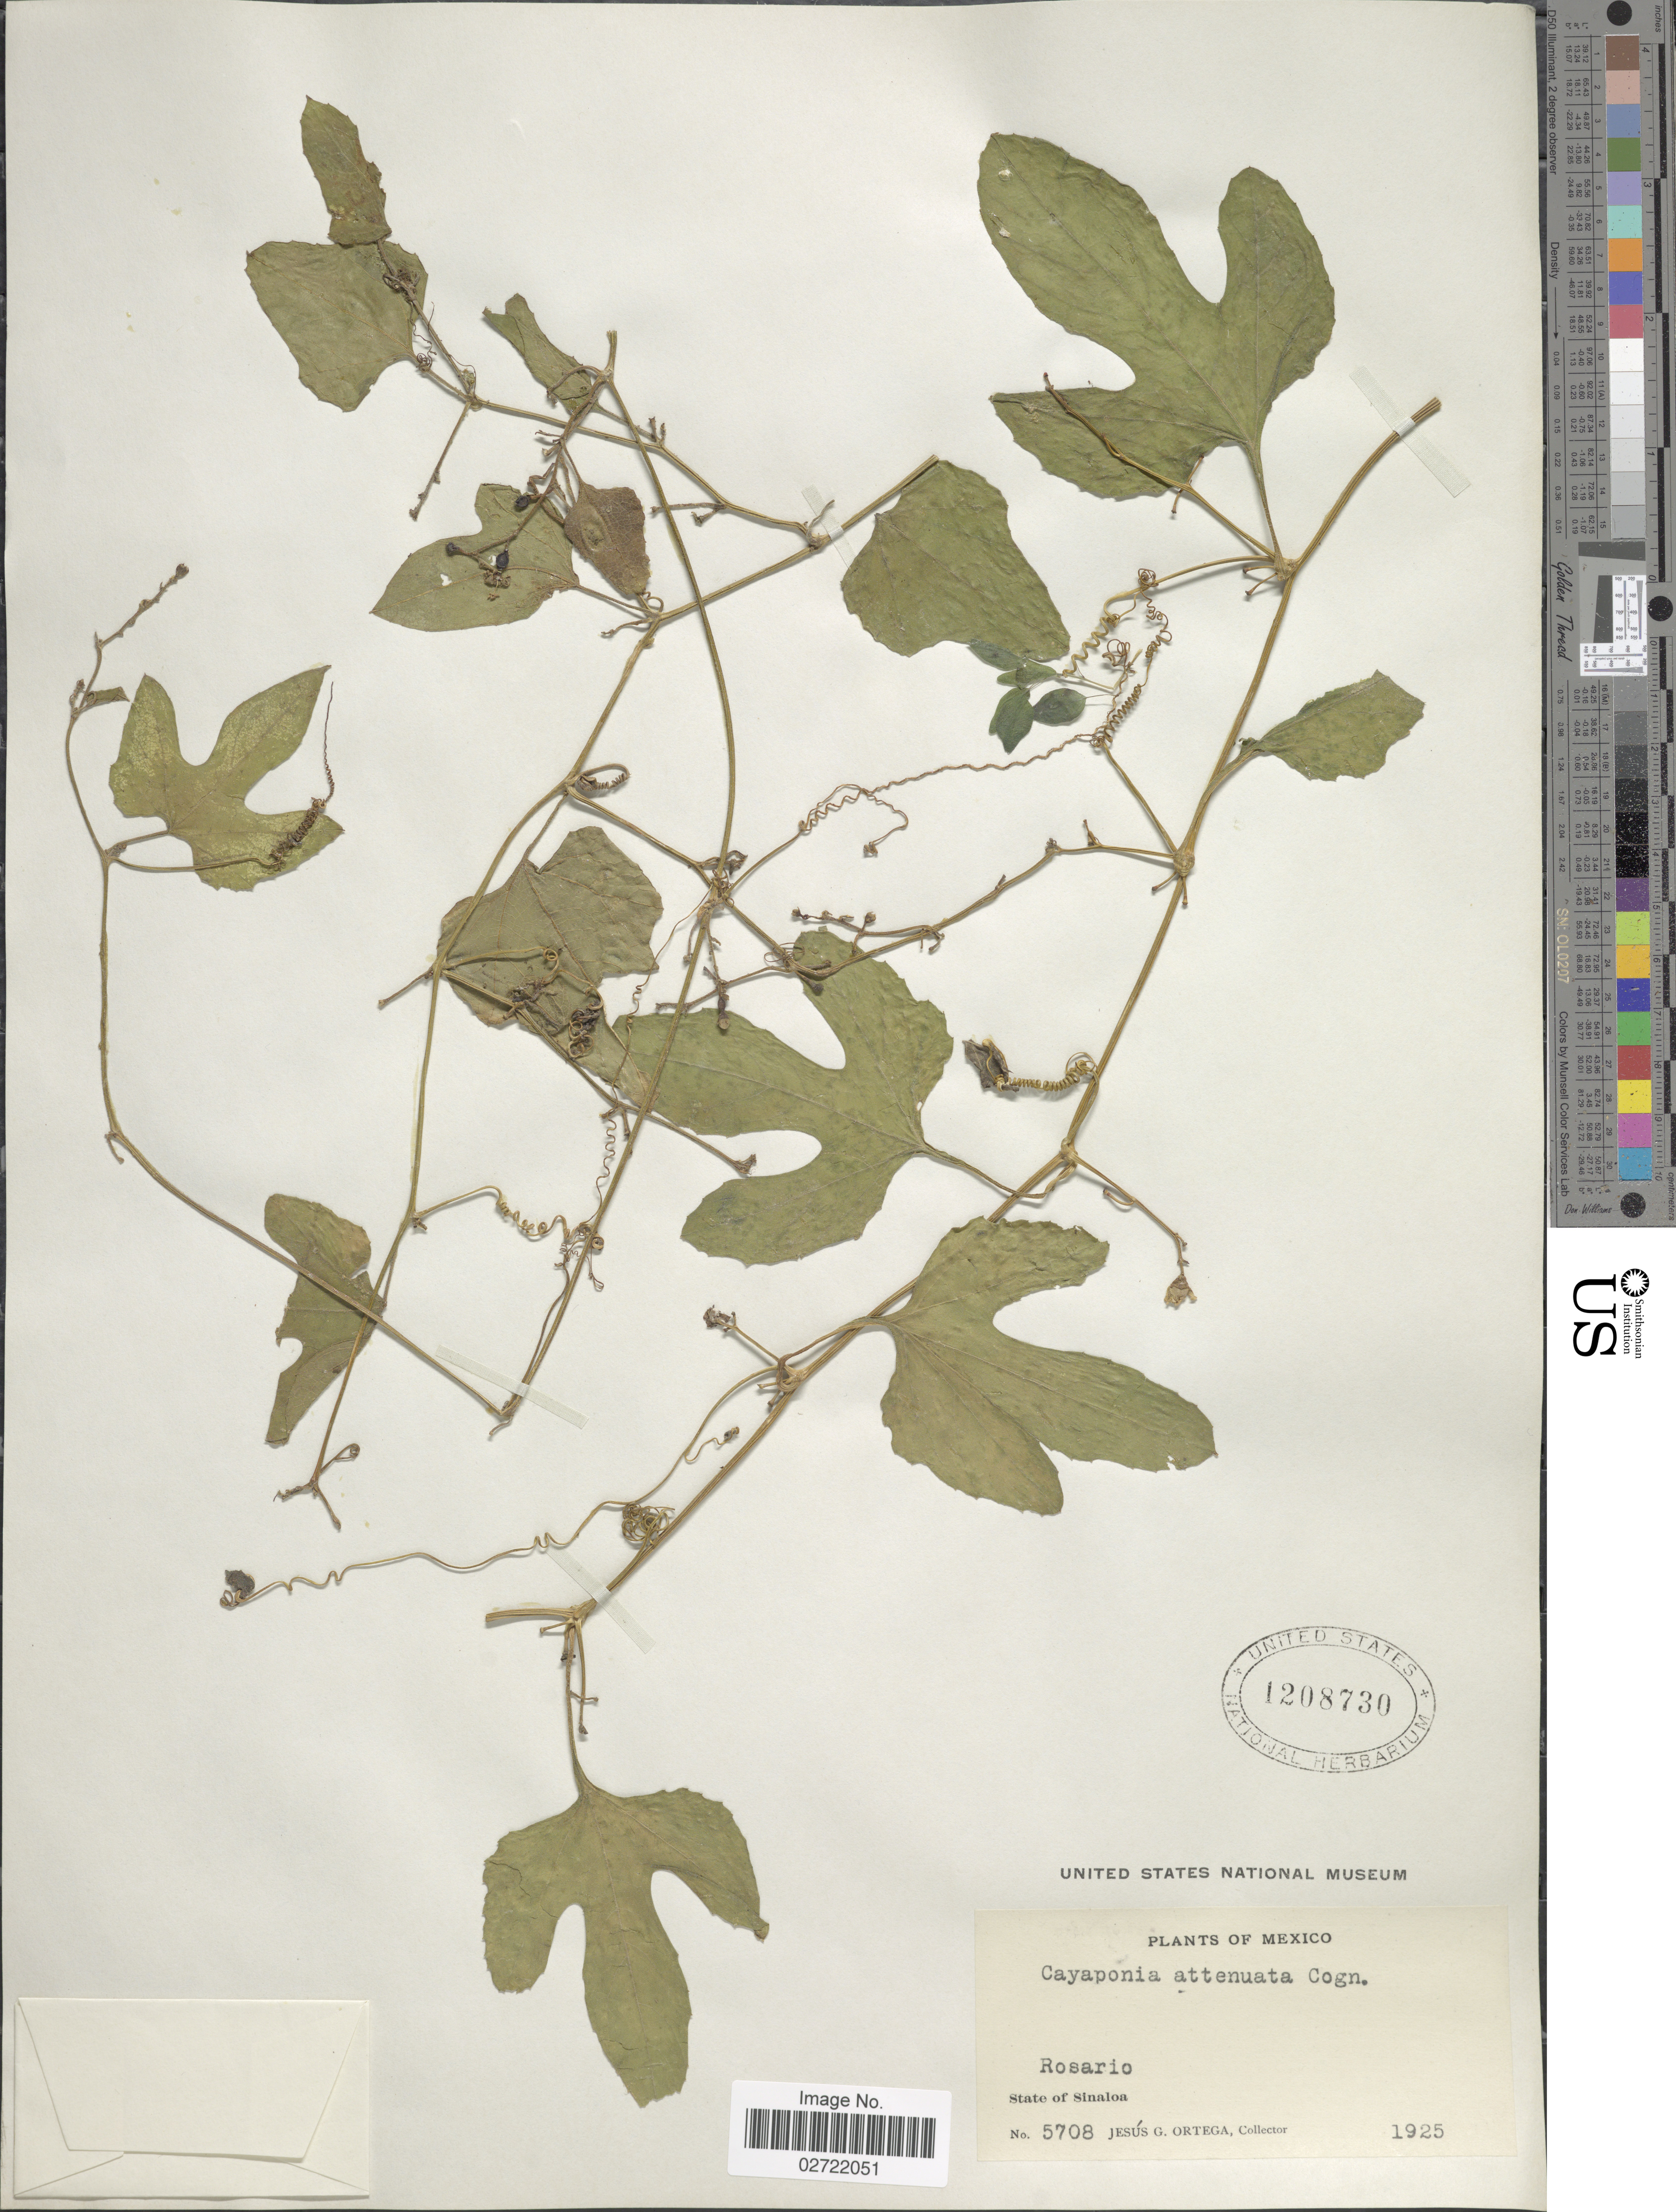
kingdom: Plantae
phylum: Tracheophyta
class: Magnoliopsida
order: Cucurbitales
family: Cucurbitaceae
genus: Cayaponia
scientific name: Cayaponia attenuata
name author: (Hook. & Arn.) Cogn.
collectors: J. Ortega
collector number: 5708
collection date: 1925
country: Mexico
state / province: Sinaloa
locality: Rosario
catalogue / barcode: US 1208730